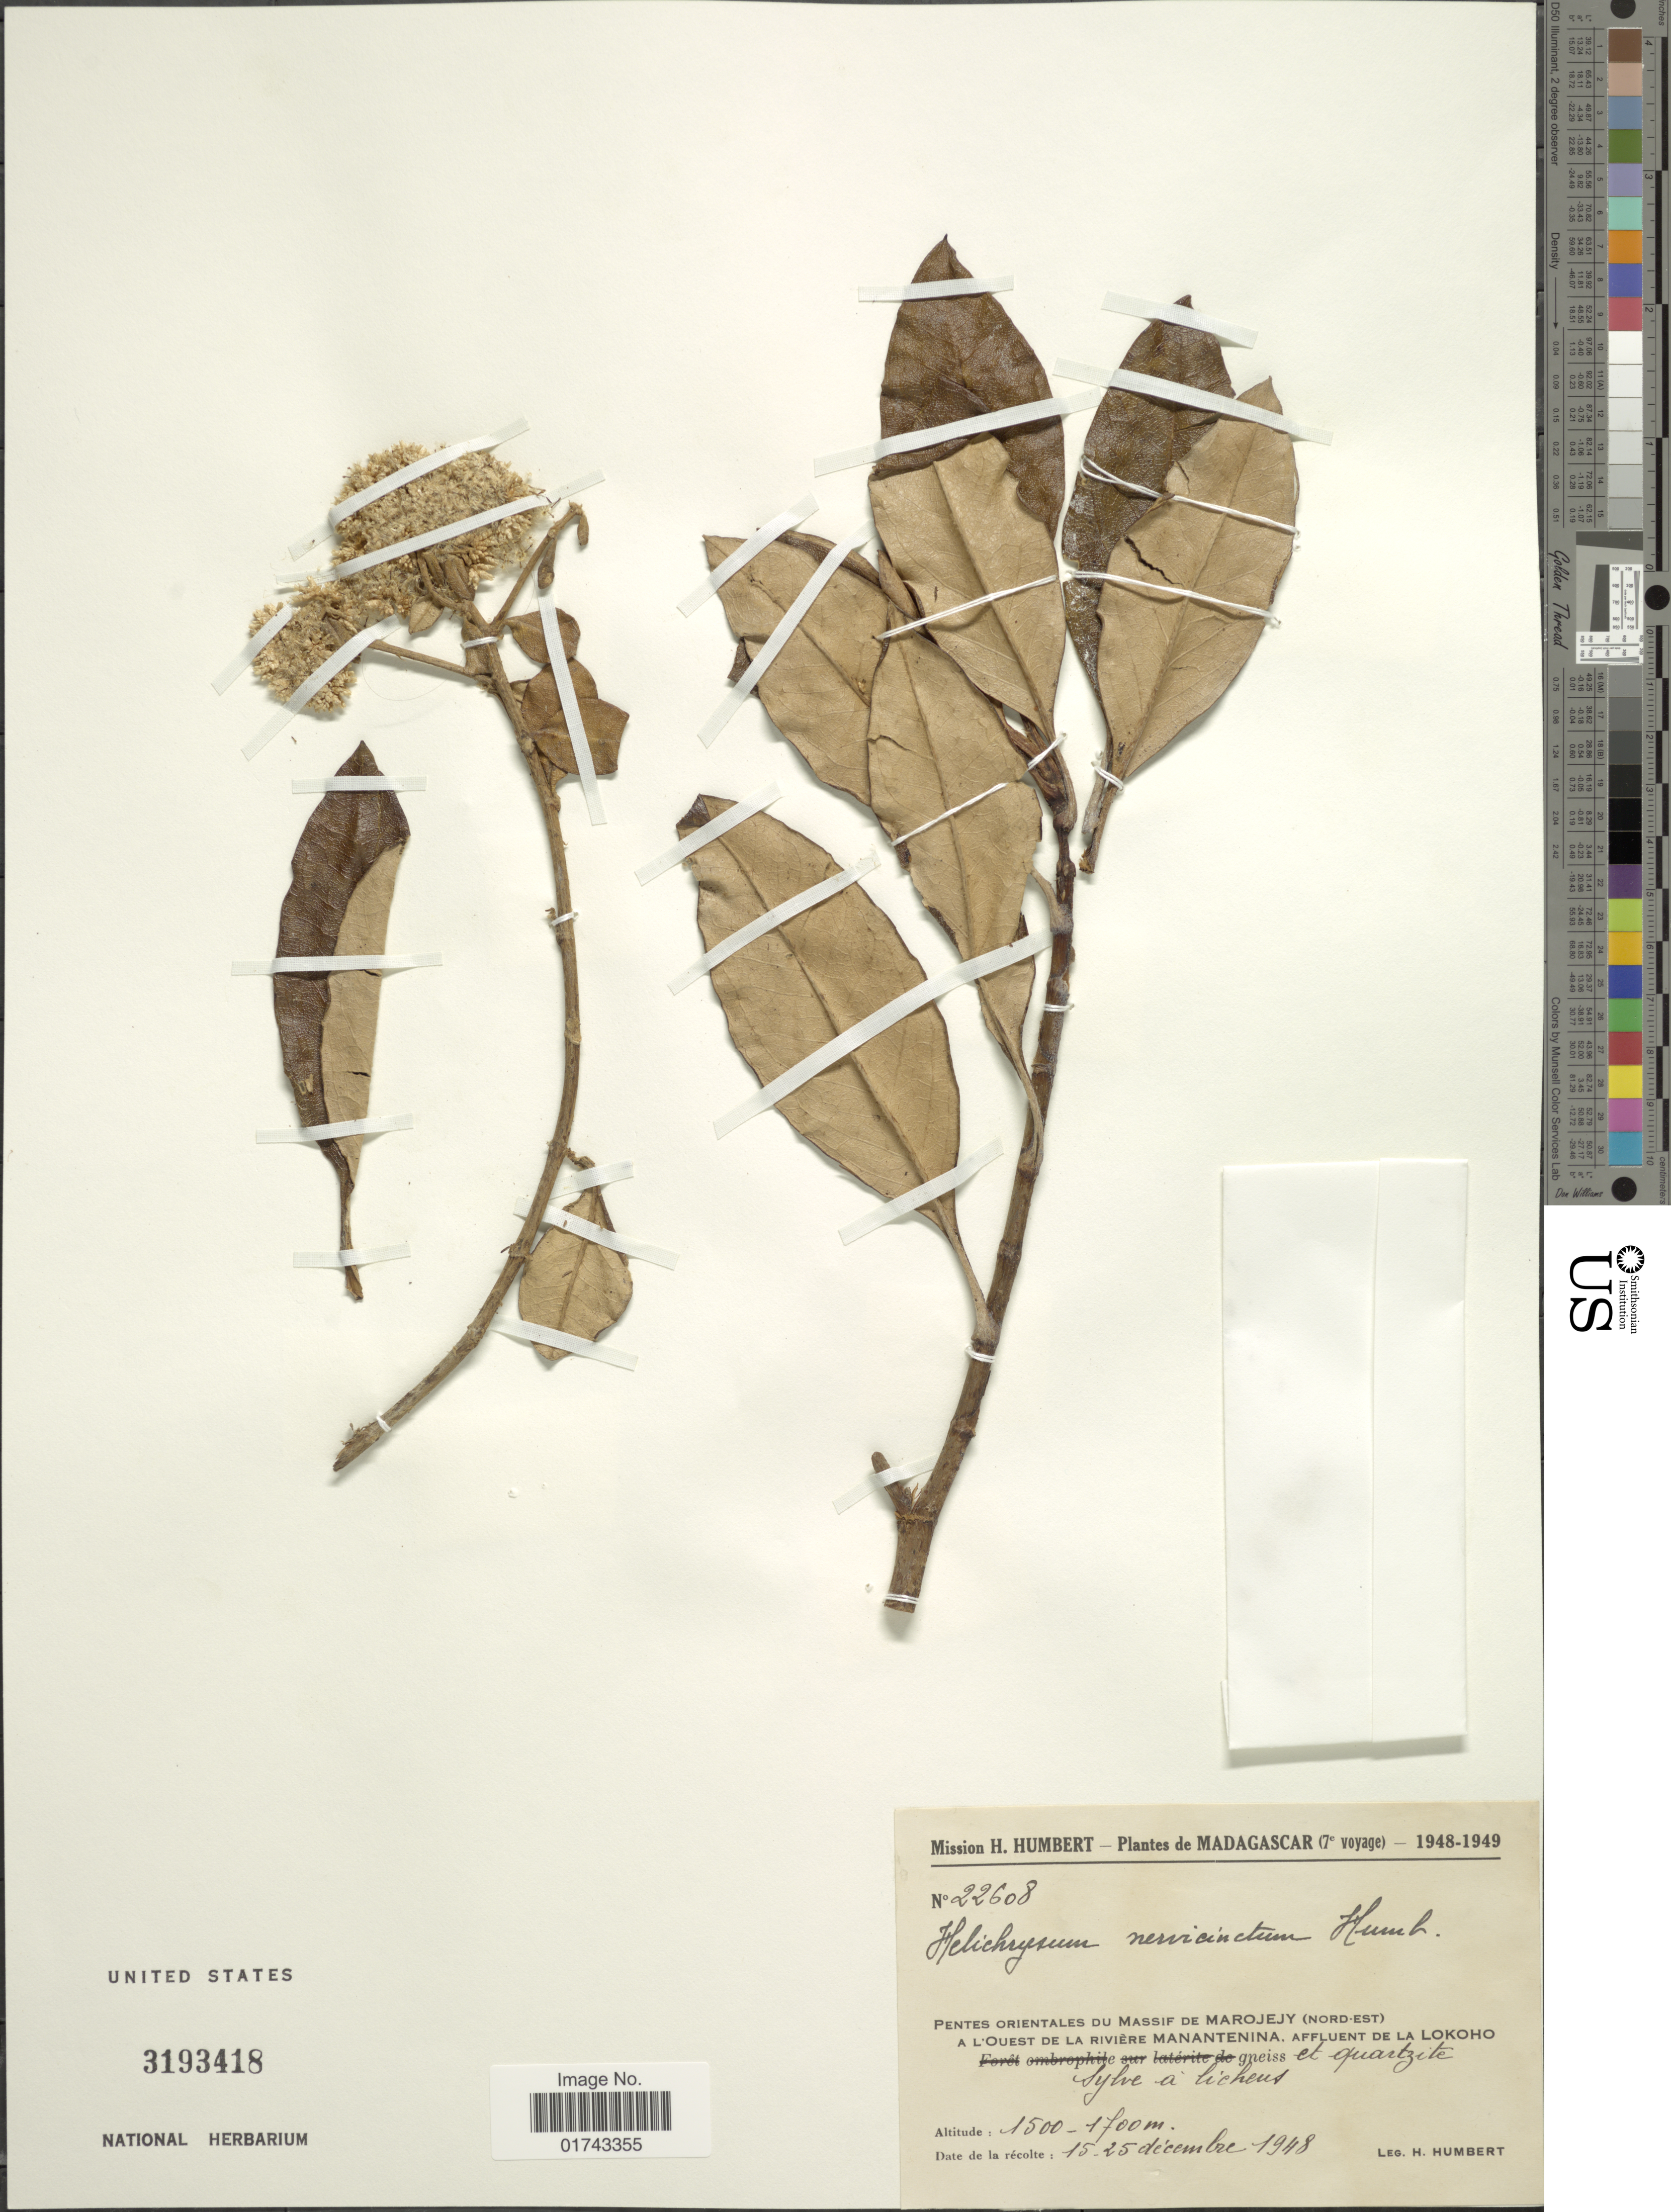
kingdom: Plantae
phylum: Tracheophyta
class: Magnoliopsida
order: Asterales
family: Asteraceae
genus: Helichrysum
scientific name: Helichrysum nervicinctum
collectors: H. Humbert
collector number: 22608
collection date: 1948-12-15/1948-12-25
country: Madagascar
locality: Pentes Orientales du Massif de Marojejy (Nord-Est) a l' Ouest de la Riviere Manatenina, Affluent de la Lokoho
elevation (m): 1500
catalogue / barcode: US 3193418